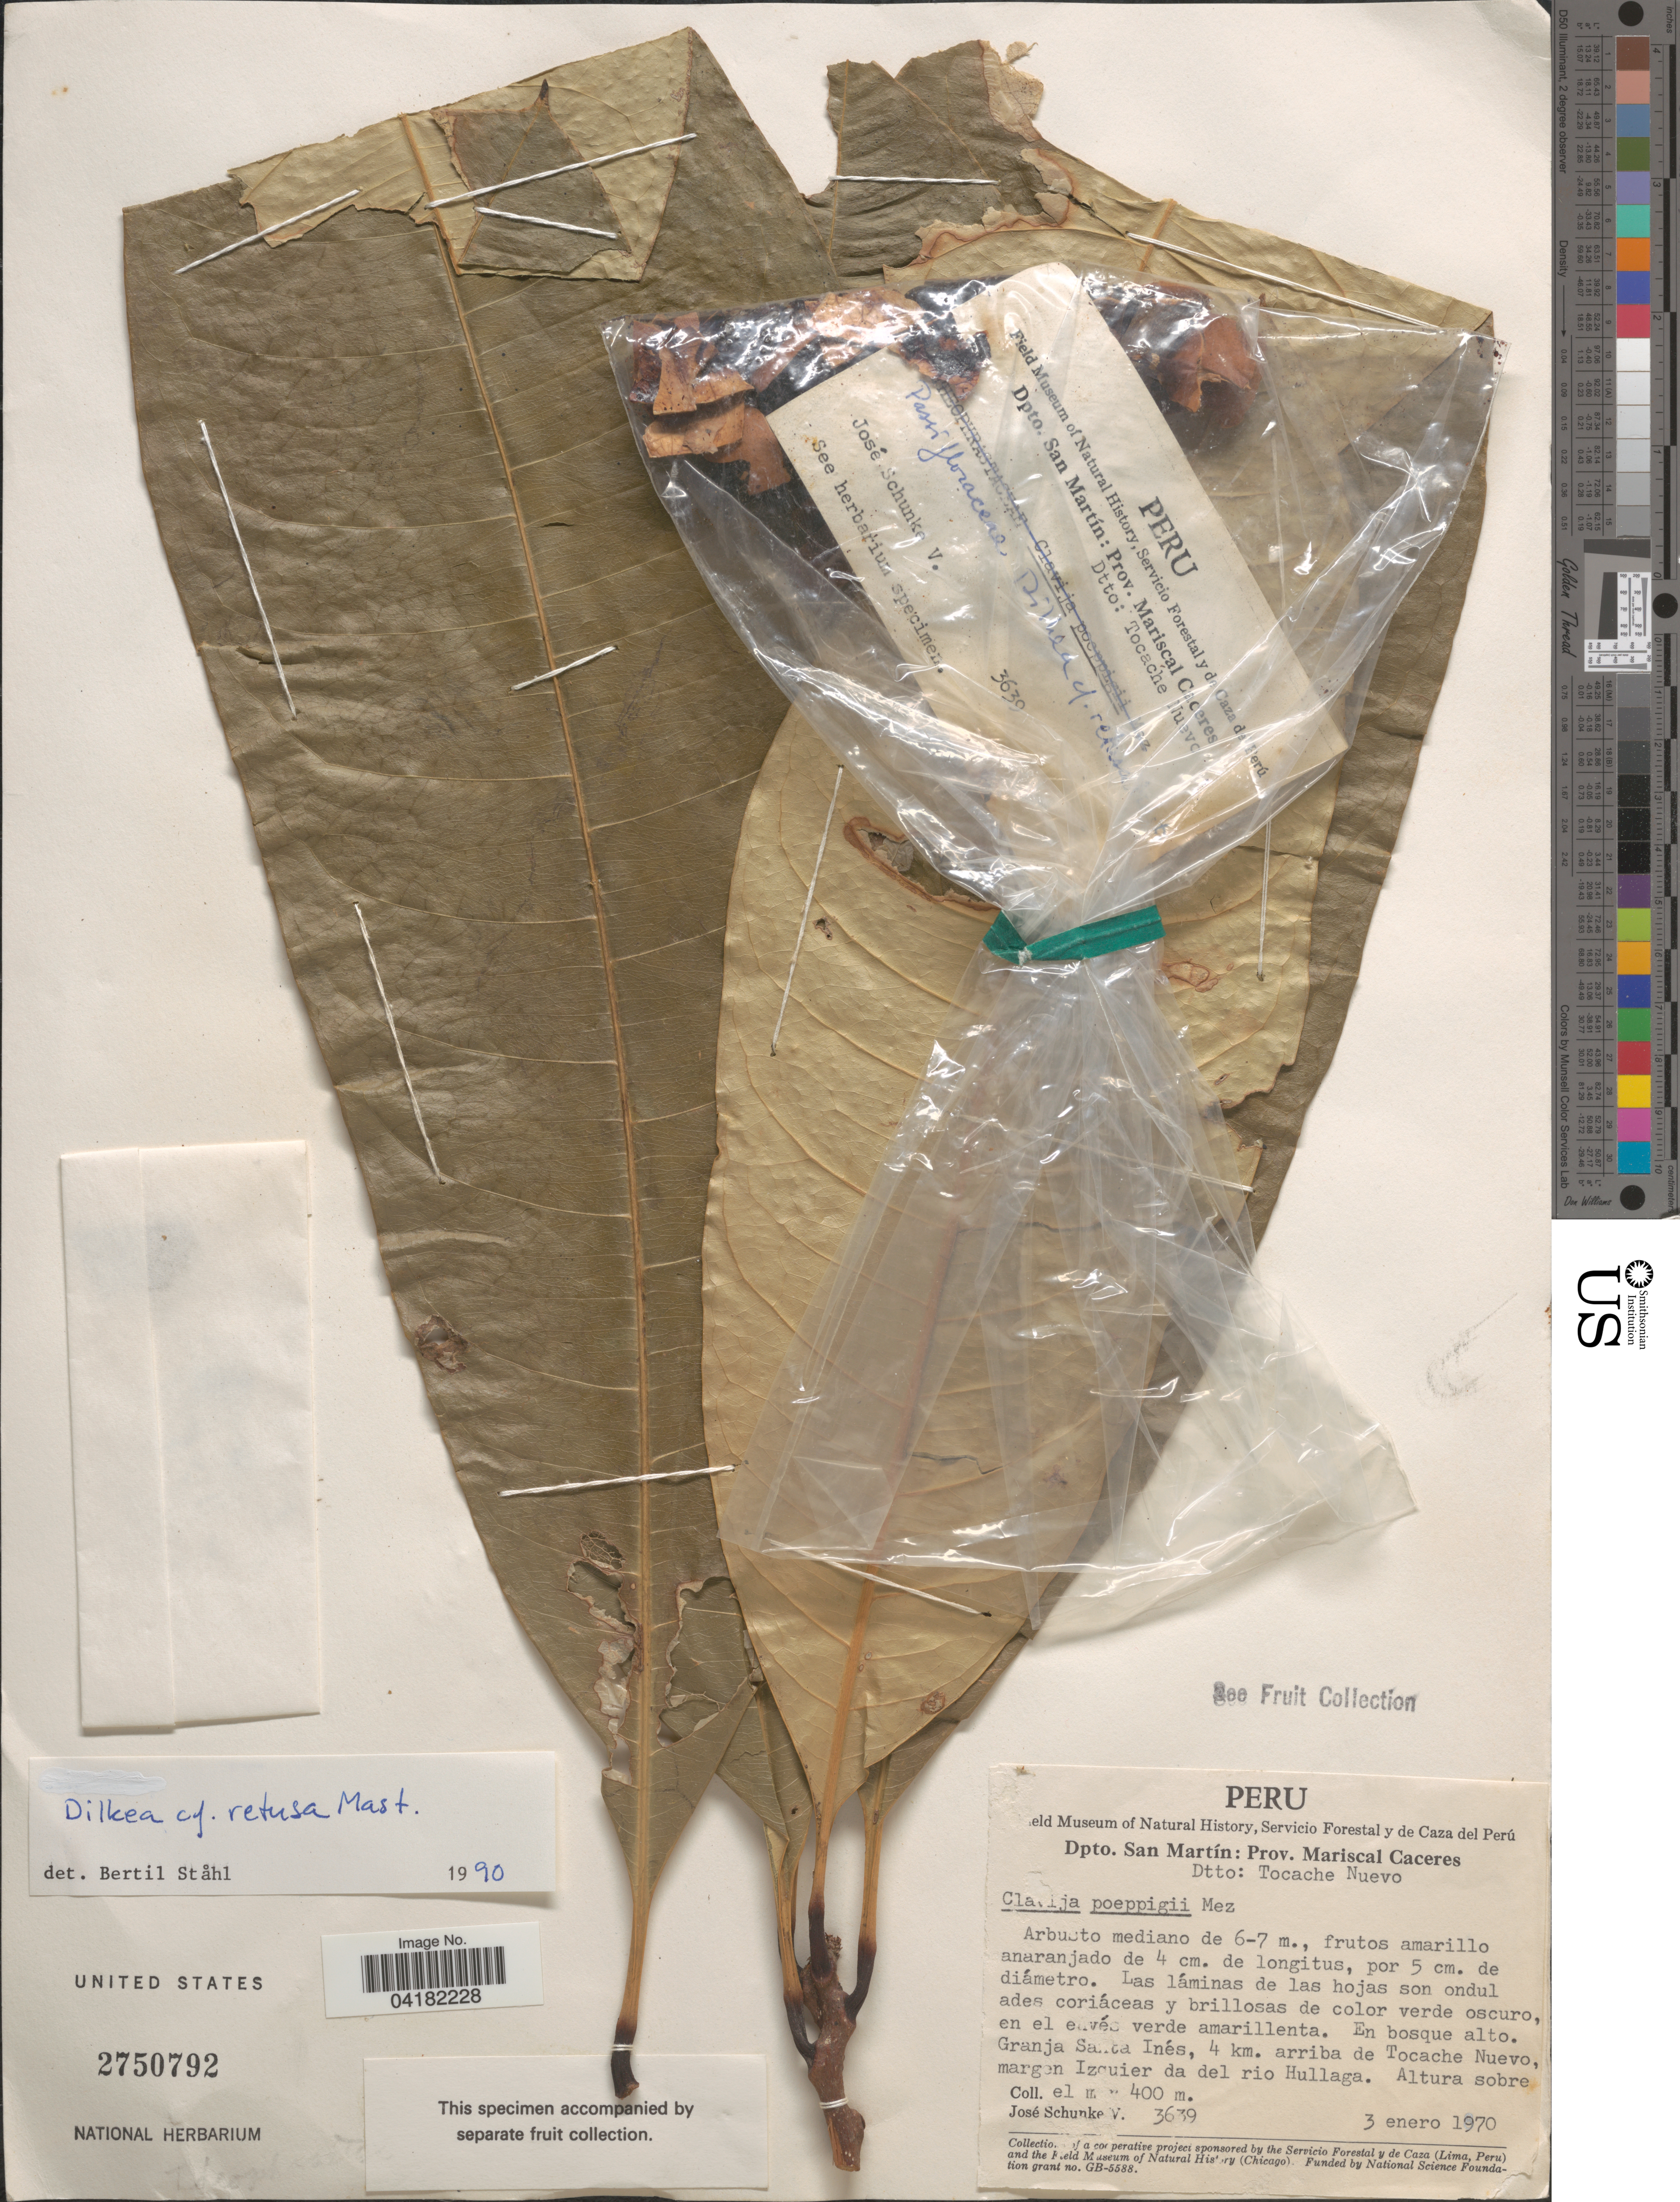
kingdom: Plantae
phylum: Tracheophyta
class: Magnoliopsida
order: Malpighiales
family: Passifloraceae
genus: Dilkea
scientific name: Dilkea retusa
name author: Mast.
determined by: Ståhl, B.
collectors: J. Schunke Vigo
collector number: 3639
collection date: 1970-01-03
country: Peru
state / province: San Martín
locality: Prov. Mariscal Caceres. Dtto: Tocache Nuevo. Granja Santa Ines, 4 km. arriba de Tocache Nuevo, margen Izquierda del rio Huallaga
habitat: En bosque alto.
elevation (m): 400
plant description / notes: This specimen is accompanied by separate fruit collection.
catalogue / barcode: US 2750792